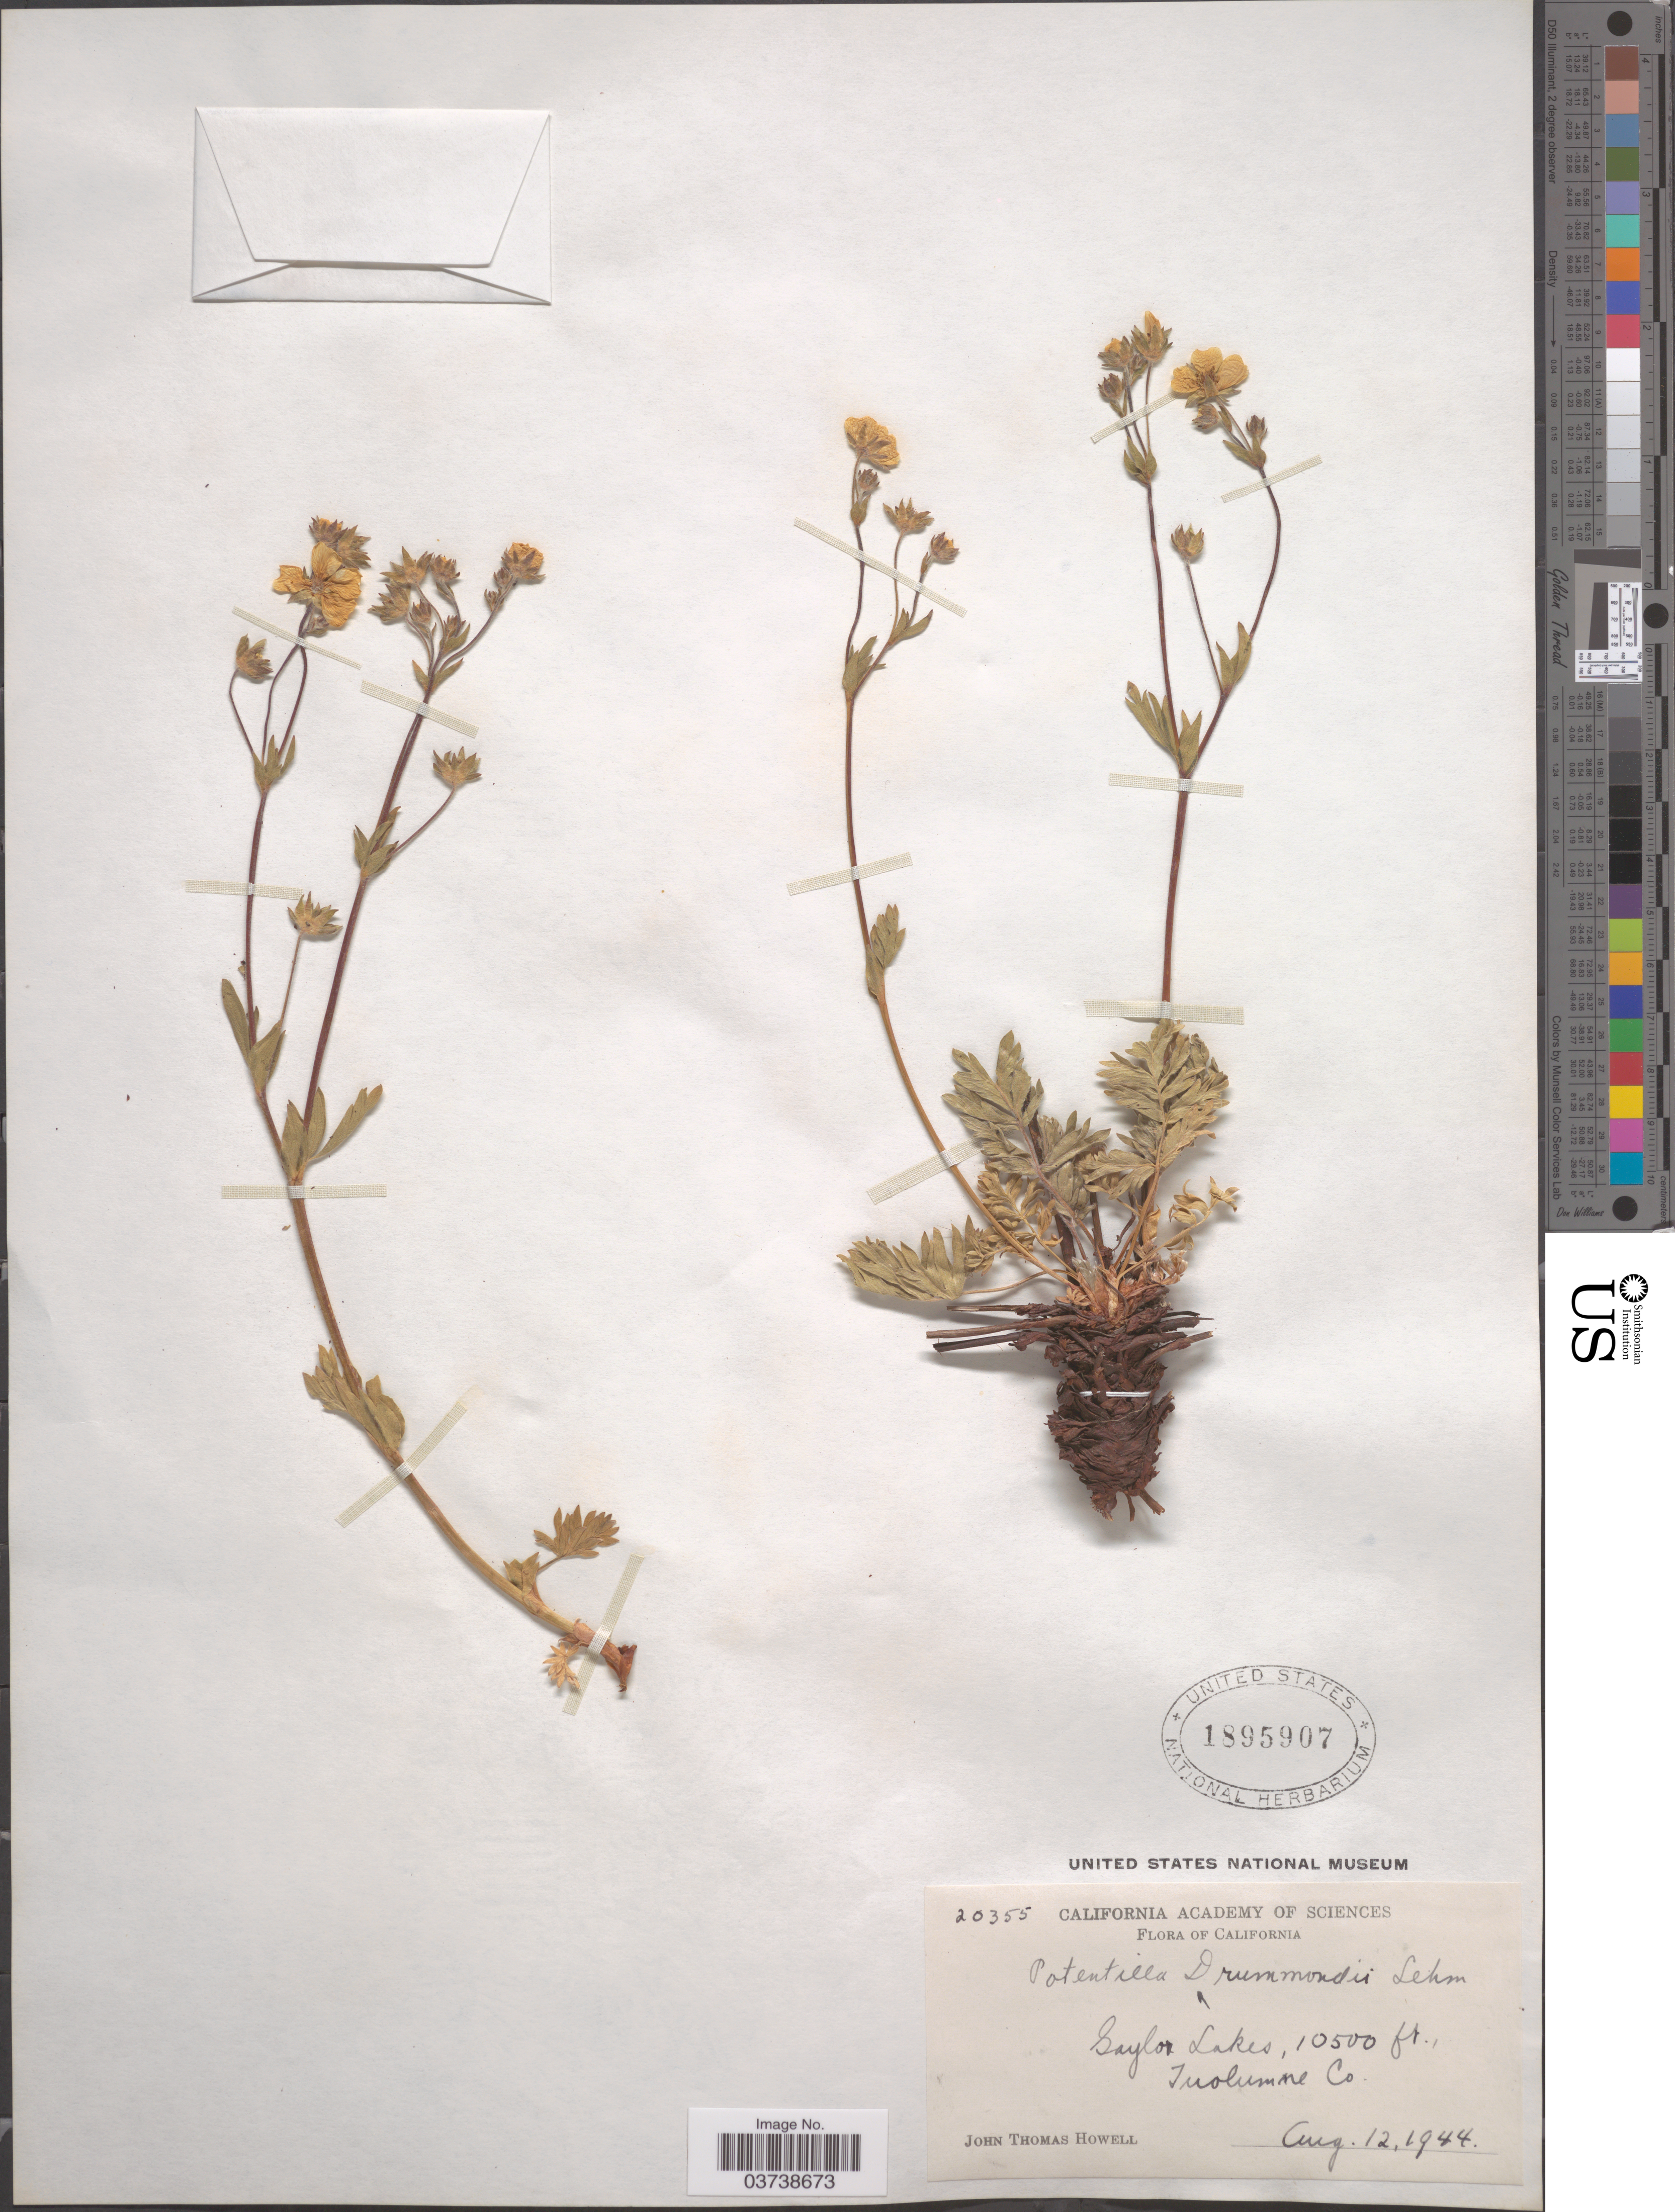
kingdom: Plantae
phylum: Tracheophyta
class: Magnoliopsida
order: Rosales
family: Rosaceae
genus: Potentilla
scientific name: Potentilla drummondii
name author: Lehm.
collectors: J. T. Howell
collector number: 20355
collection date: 1944-08-12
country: United States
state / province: California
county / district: Tuolumne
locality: Saylor Lakes. Tuolumne Co.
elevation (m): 3200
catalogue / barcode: US 1895907